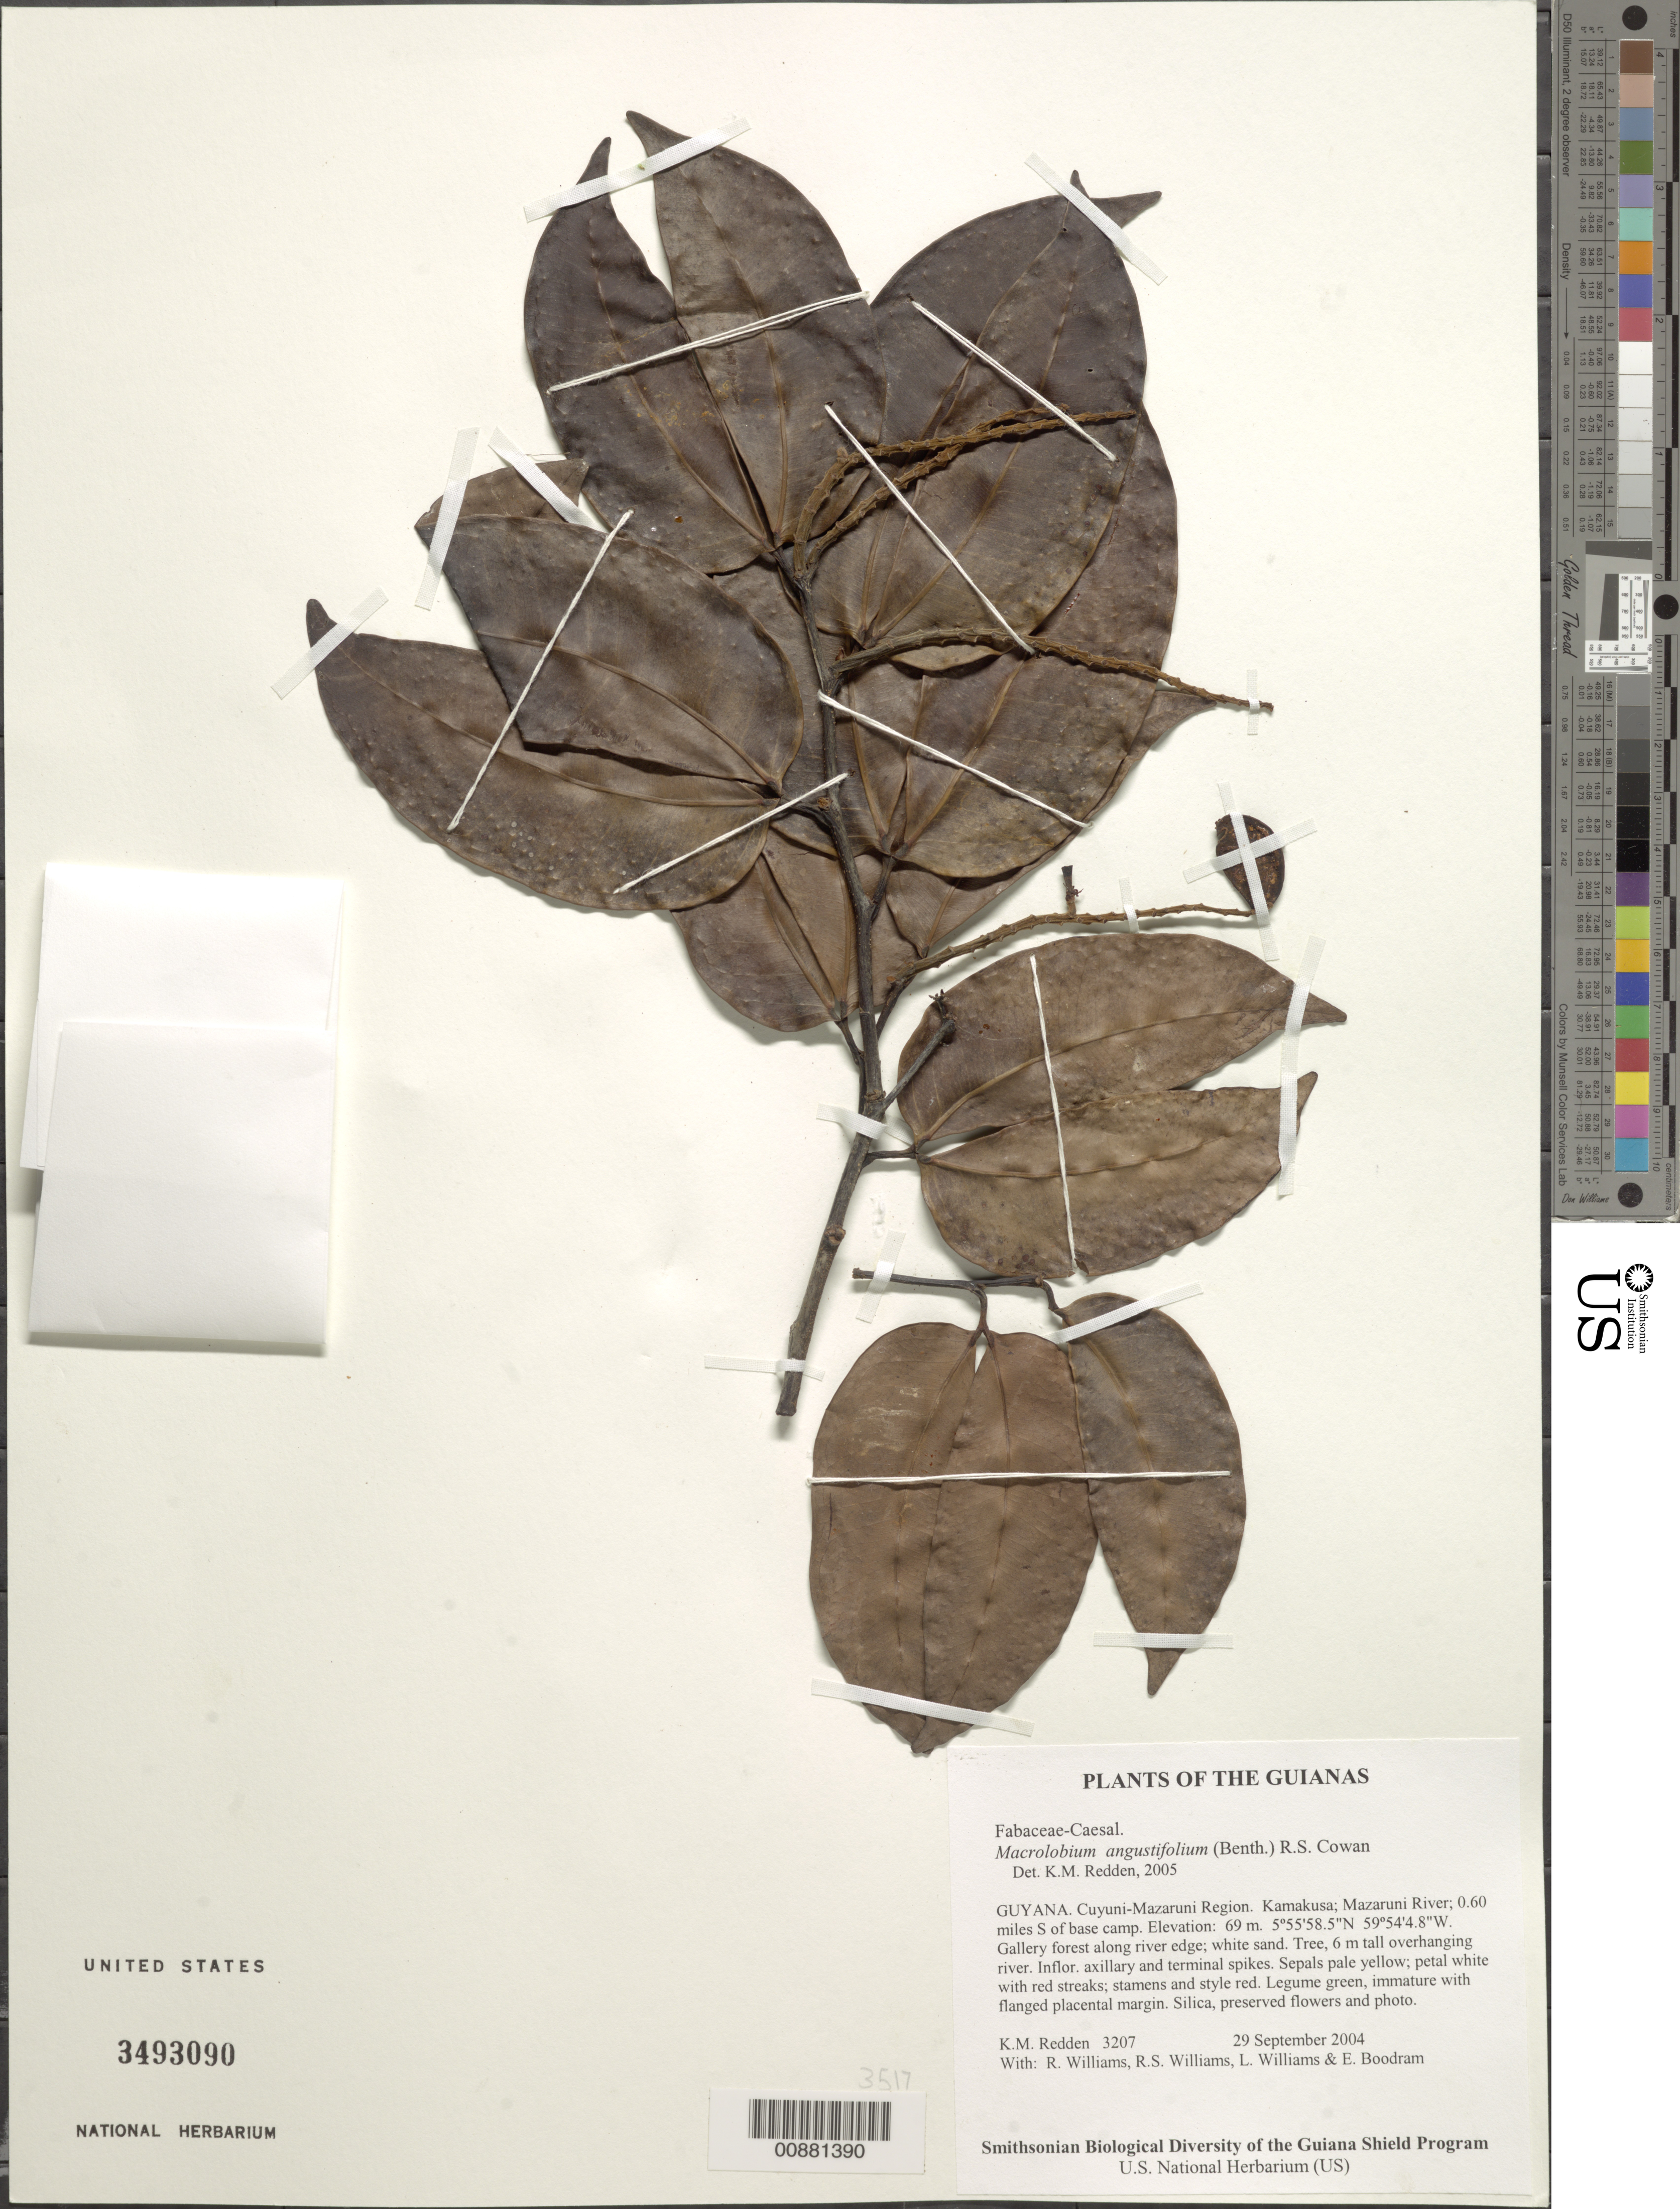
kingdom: Plantae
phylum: Tracheophyta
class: Magnoliopsida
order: Fabales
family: Fabaceae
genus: Macrolobium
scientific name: Macrolobium angustifolium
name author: (Benth.) R.S. Cowan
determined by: Redden, K. M.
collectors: K. M. Redden, R. Williams, R. S. Williams, L. Williams & E. Boodram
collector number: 3207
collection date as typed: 29 September 2004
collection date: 2004-09-29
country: Guyana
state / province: Cuyuni-Mazaruni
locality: Kamakusa; Mazaruni River; 0.60 miles S of base camp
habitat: Gallery forest along river edge; white sand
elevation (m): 69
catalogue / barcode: US 3493090